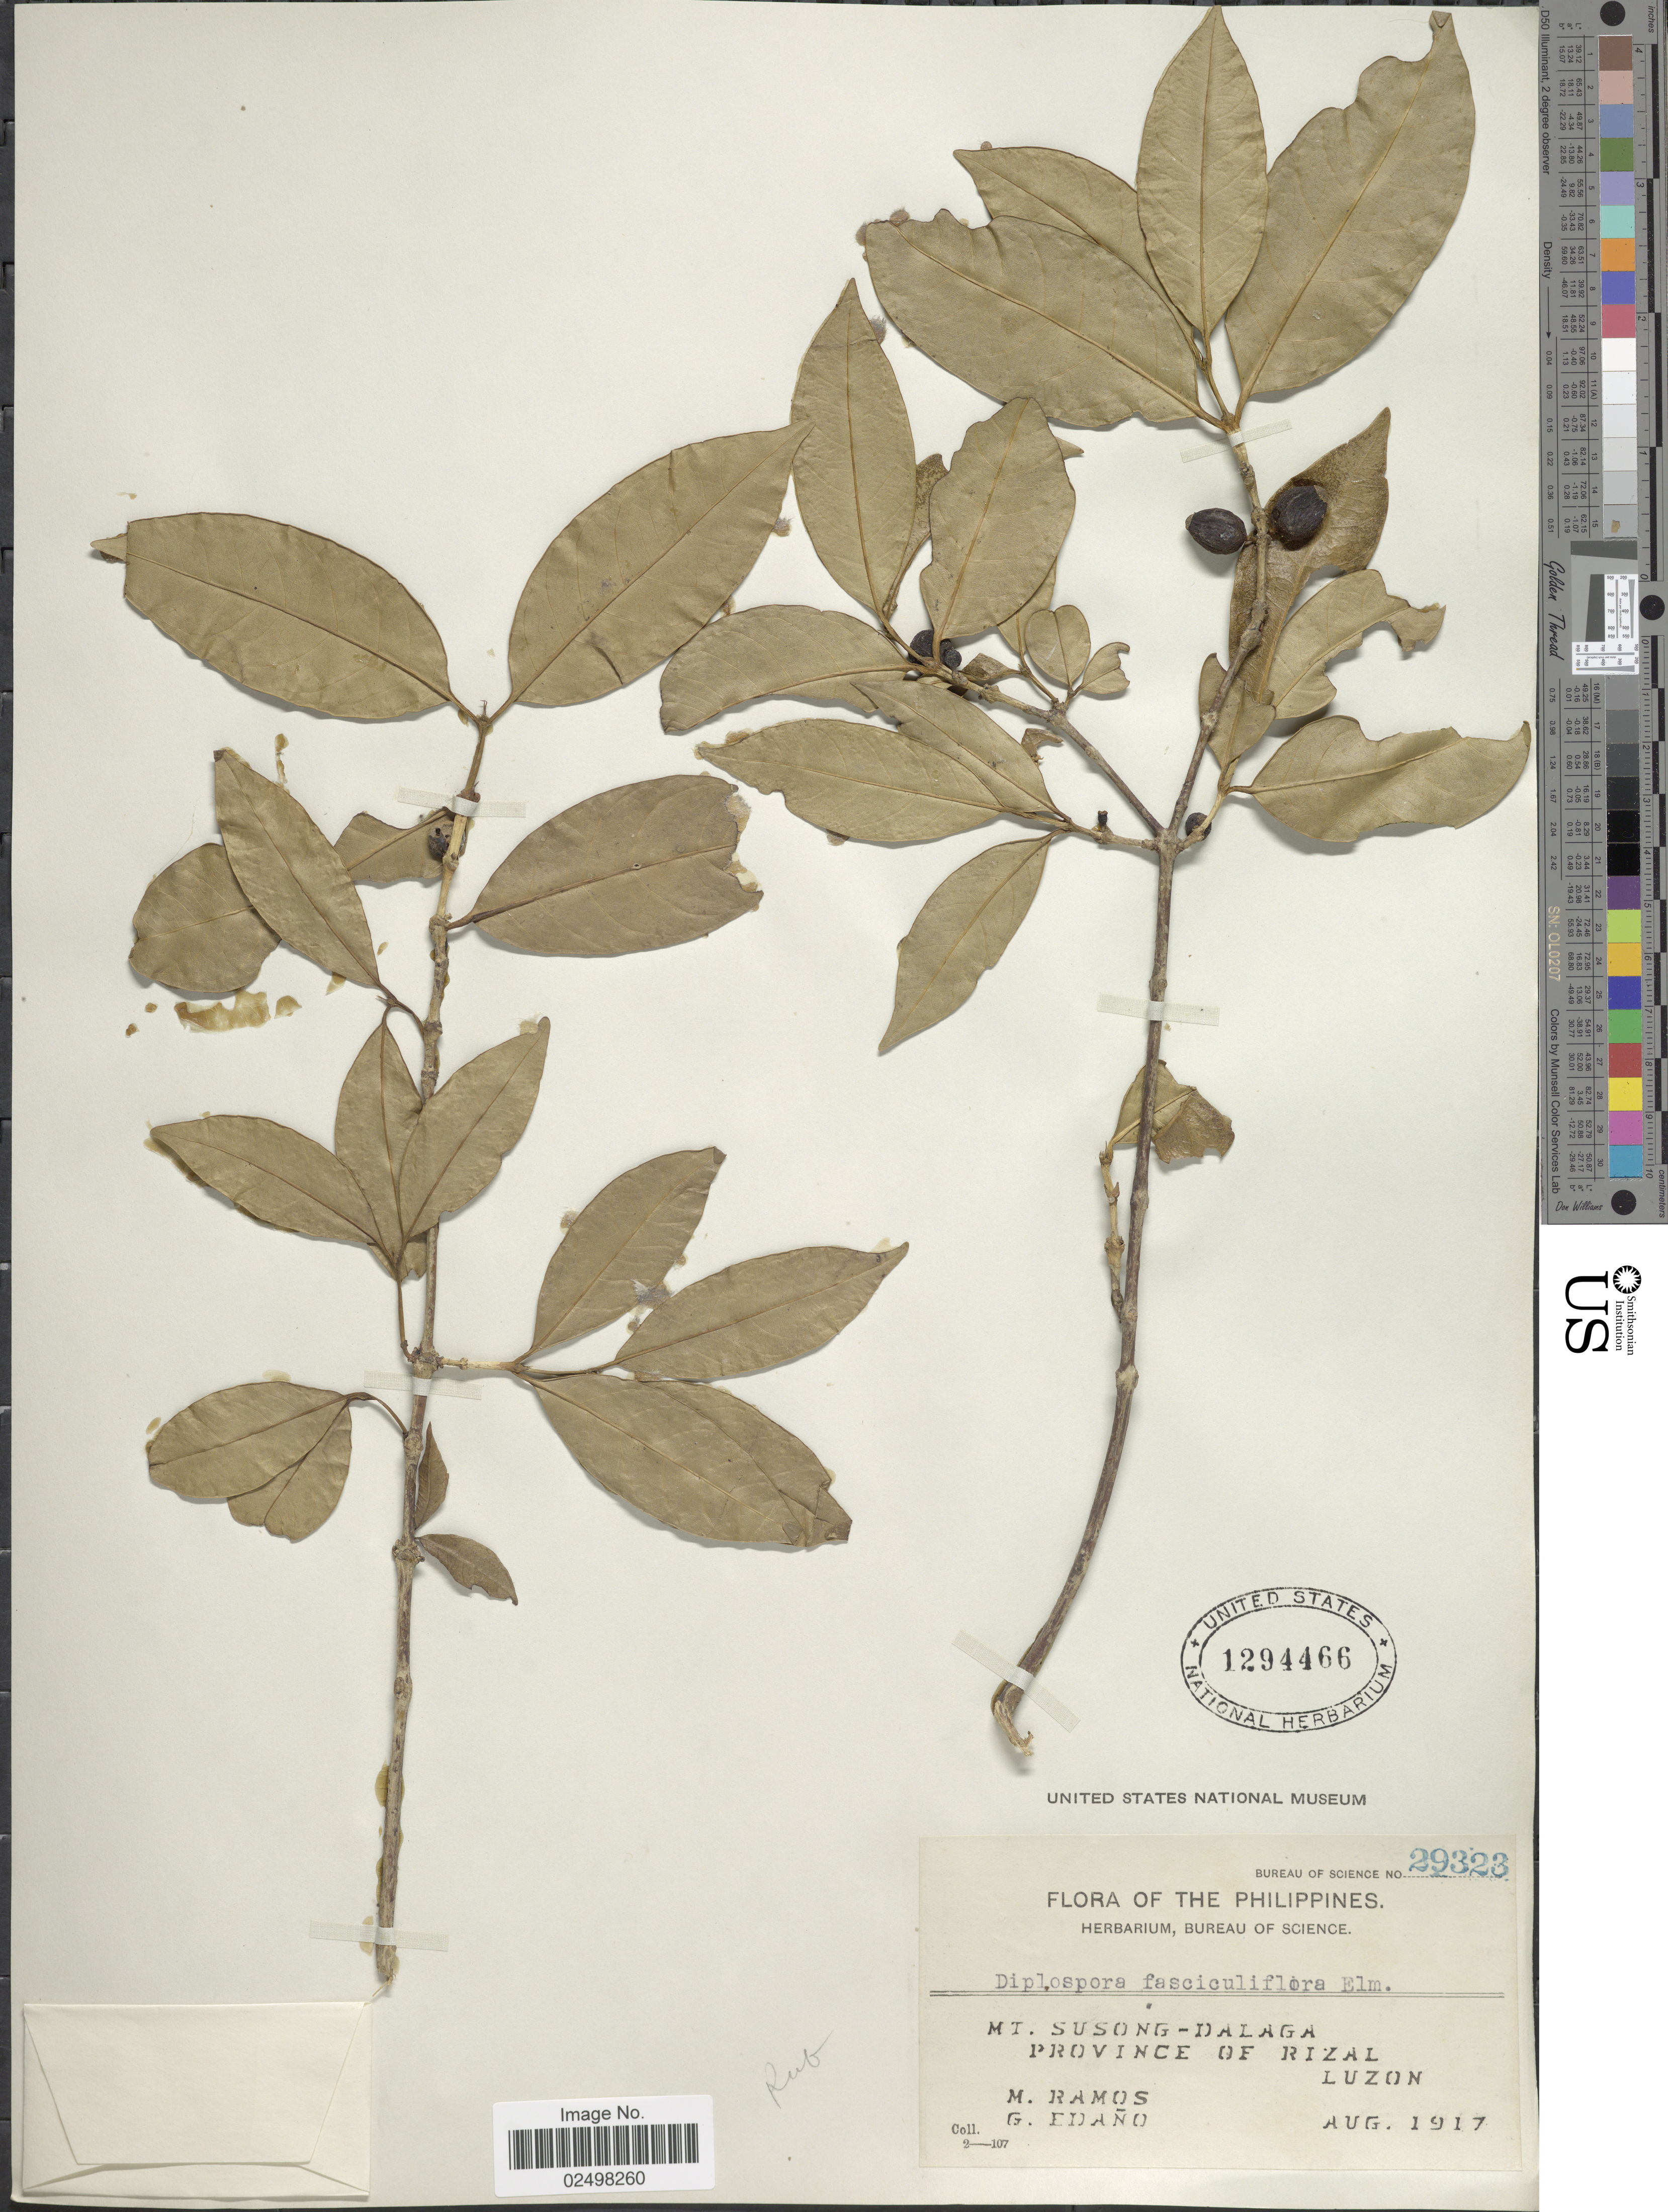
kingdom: Plantae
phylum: Tracheophyta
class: Magnoliopsida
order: Gentianales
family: Rubiaceae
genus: Tricalysia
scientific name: Tricalysia fasciculiflora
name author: (Elmer) Merr.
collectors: M. Ramos & G. Edaño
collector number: Bureau of Science 29323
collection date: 1917-08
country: Philippines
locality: Mt. Susong-Dalaga Province of Rizal, Luzon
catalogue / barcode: US 1294466